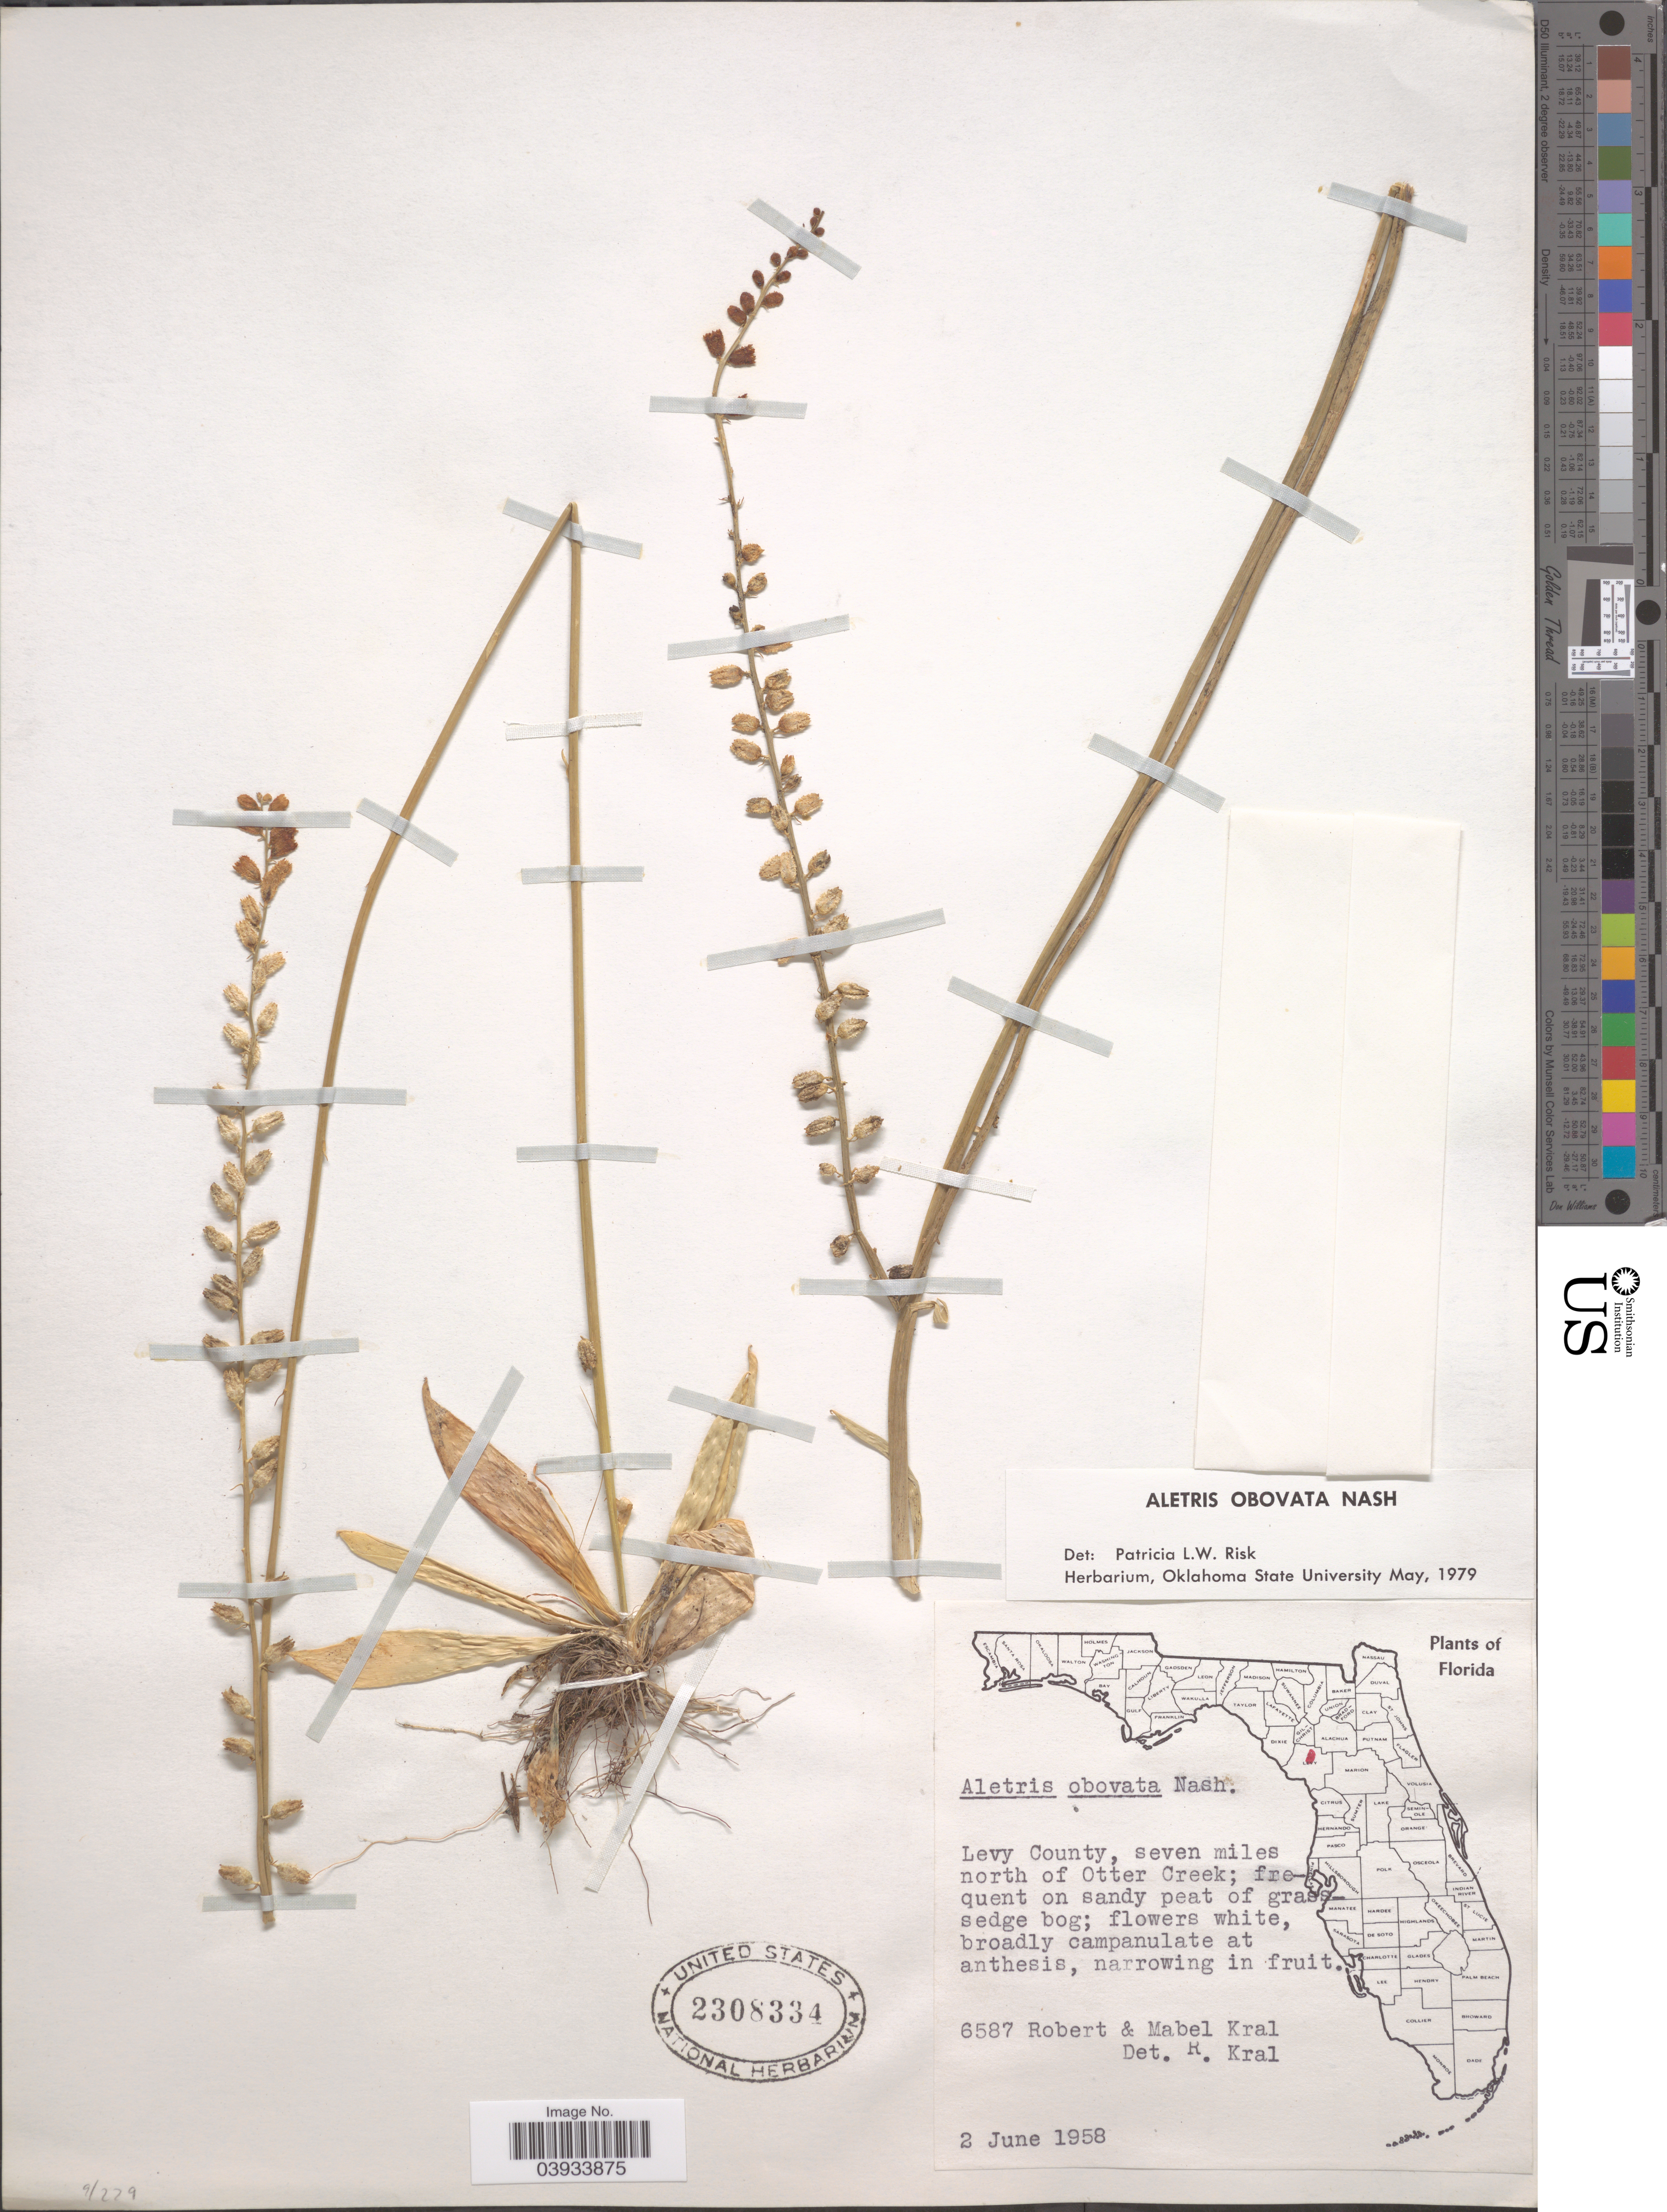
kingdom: Plantae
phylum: Tracheophyta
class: Liliopsida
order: Dioscoreales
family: Nartheciaceae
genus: Aletris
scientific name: Aletris obovata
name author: Nash ex Small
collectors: R. Kral & M. Kral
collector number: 6587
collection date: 1958-06-02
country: United States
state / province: Florida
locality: Levy County, seven miles north of Otter Creek.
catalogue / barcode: US 2308334